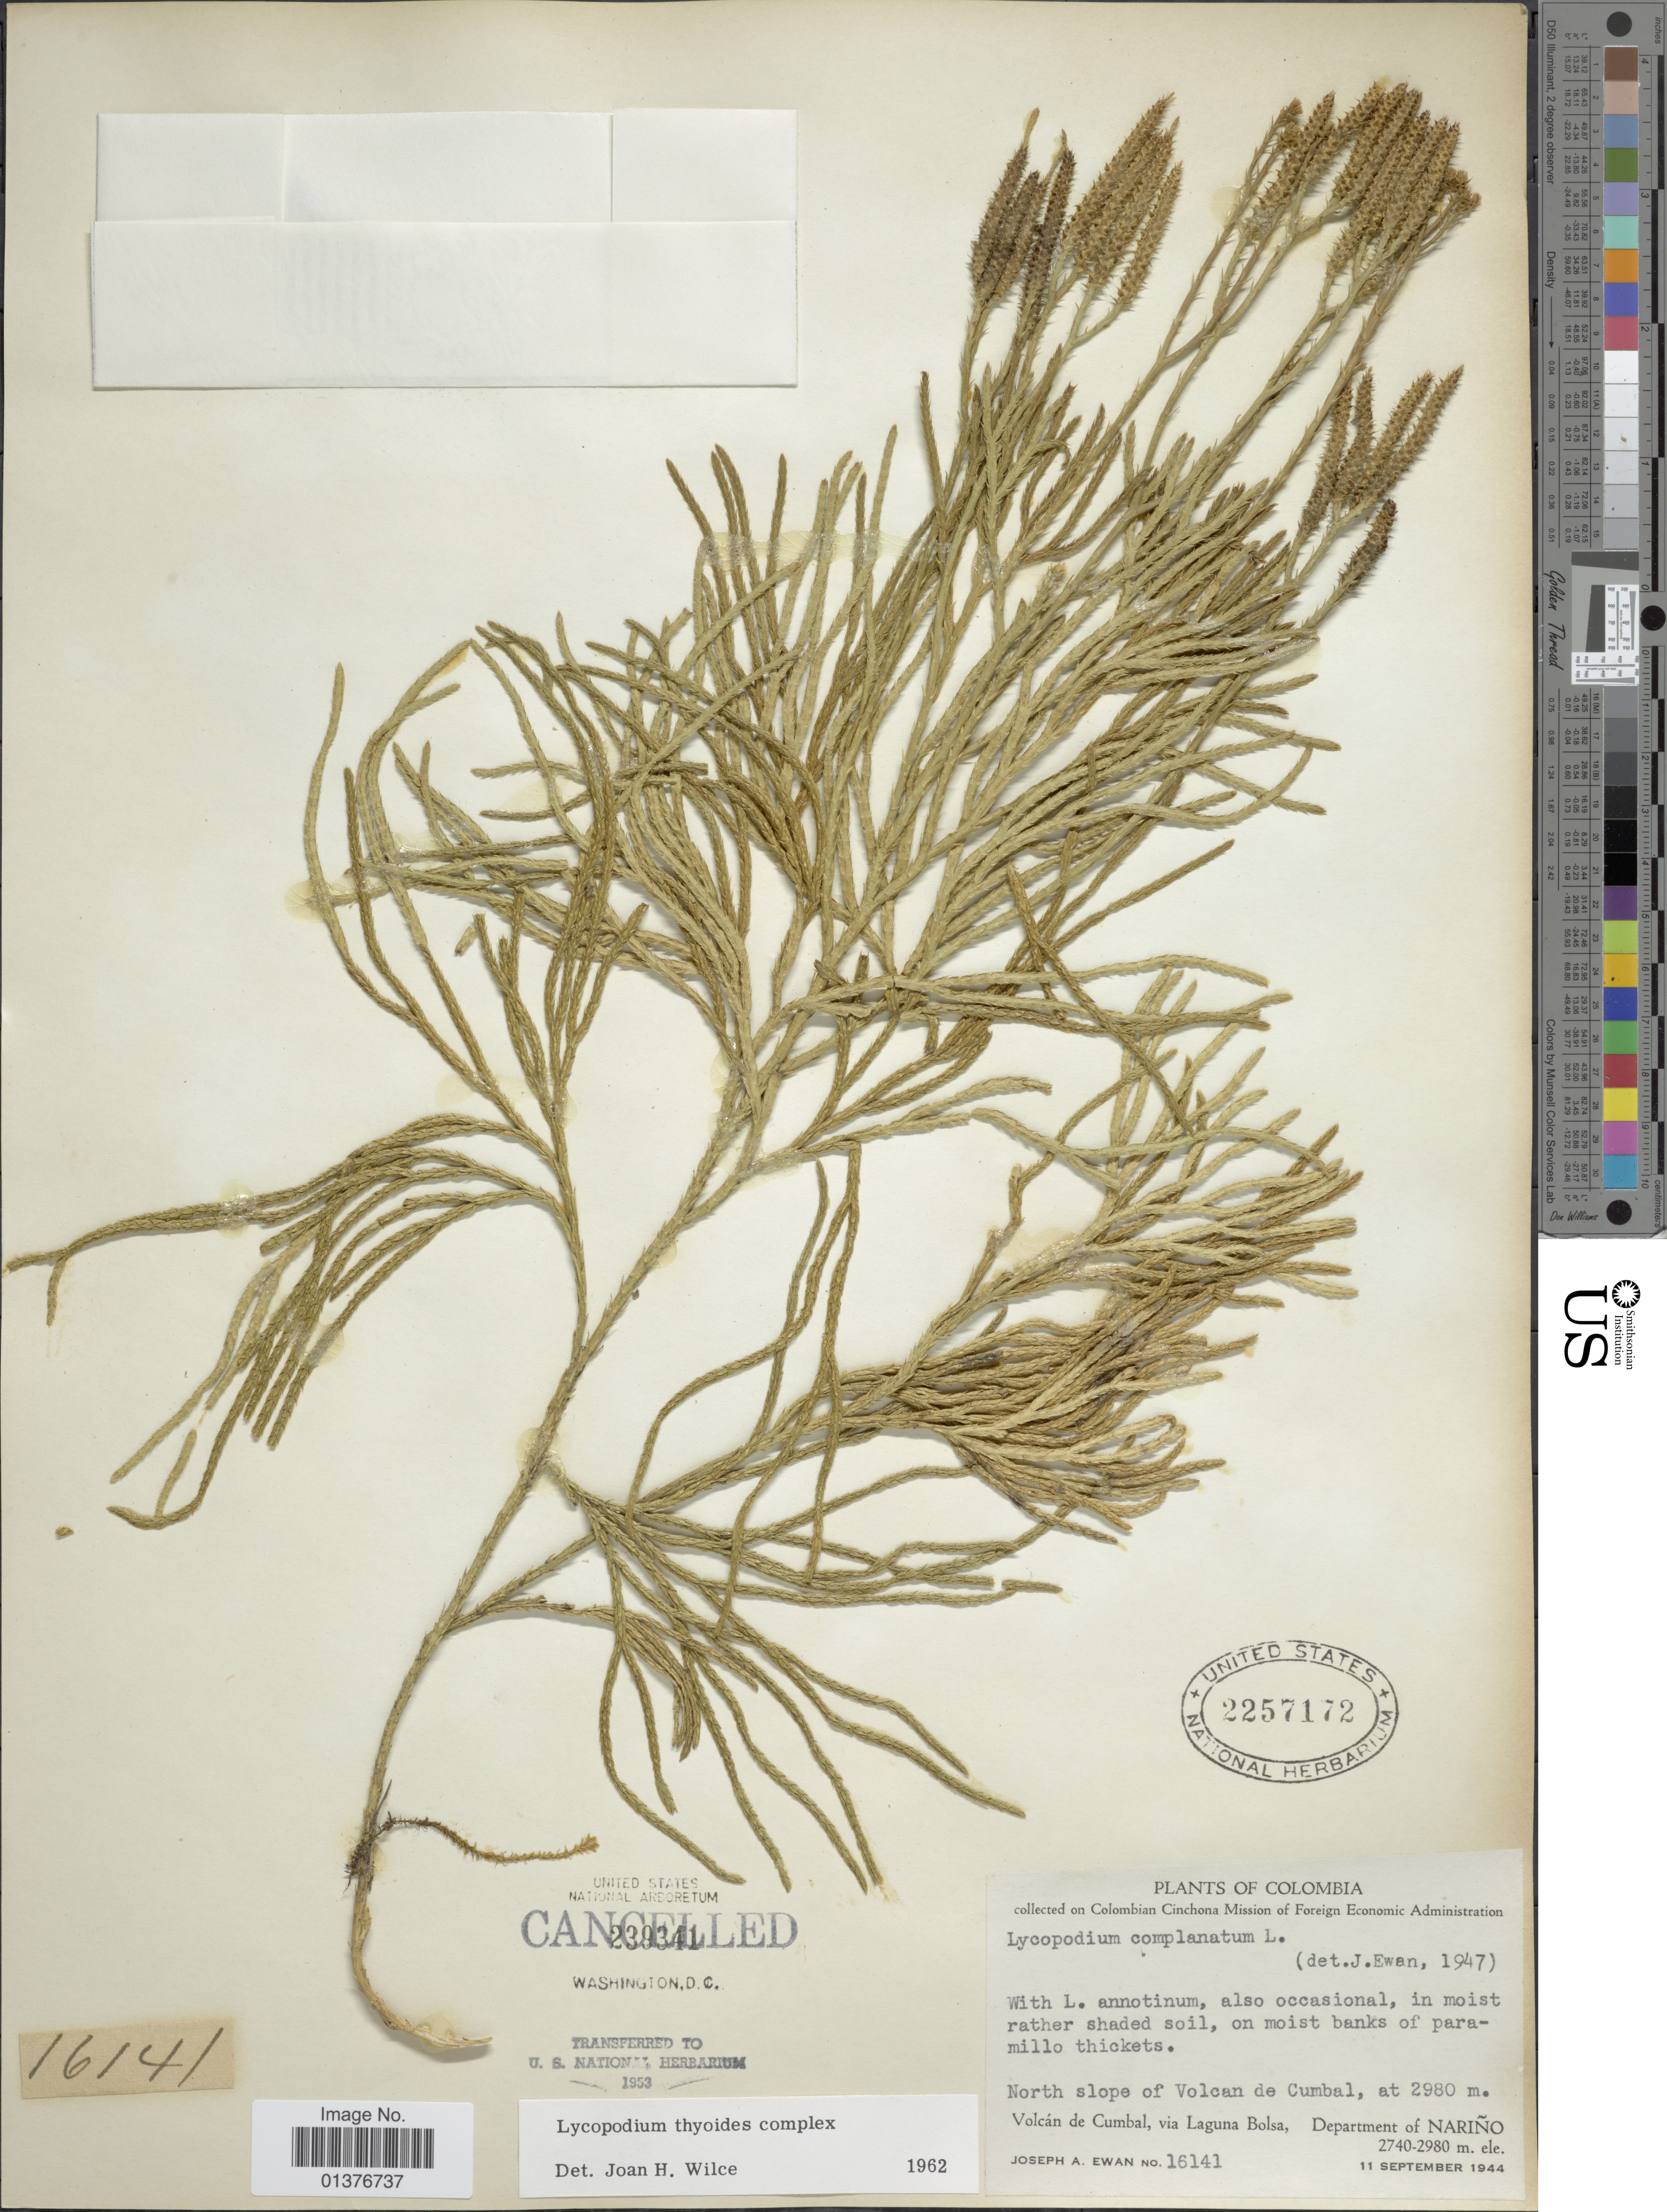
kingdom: Plantae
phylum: Tracheophyta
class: Lycopodiopsida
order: Lycopodiales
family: Lycopodiaceae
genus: Diphasiastrum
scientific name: Diphasiastrum thyoides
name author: (Humb. & Bonpl. ex Willd.) Holub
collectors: J. A. Ewan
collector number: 16141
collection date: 1944-09-11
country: Colombia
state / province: Nariño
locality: North slope of Volcan de Cumbal, Volcán de Cumbal, via Laguna Bolsa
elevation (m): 2740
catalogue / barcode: US 2257172